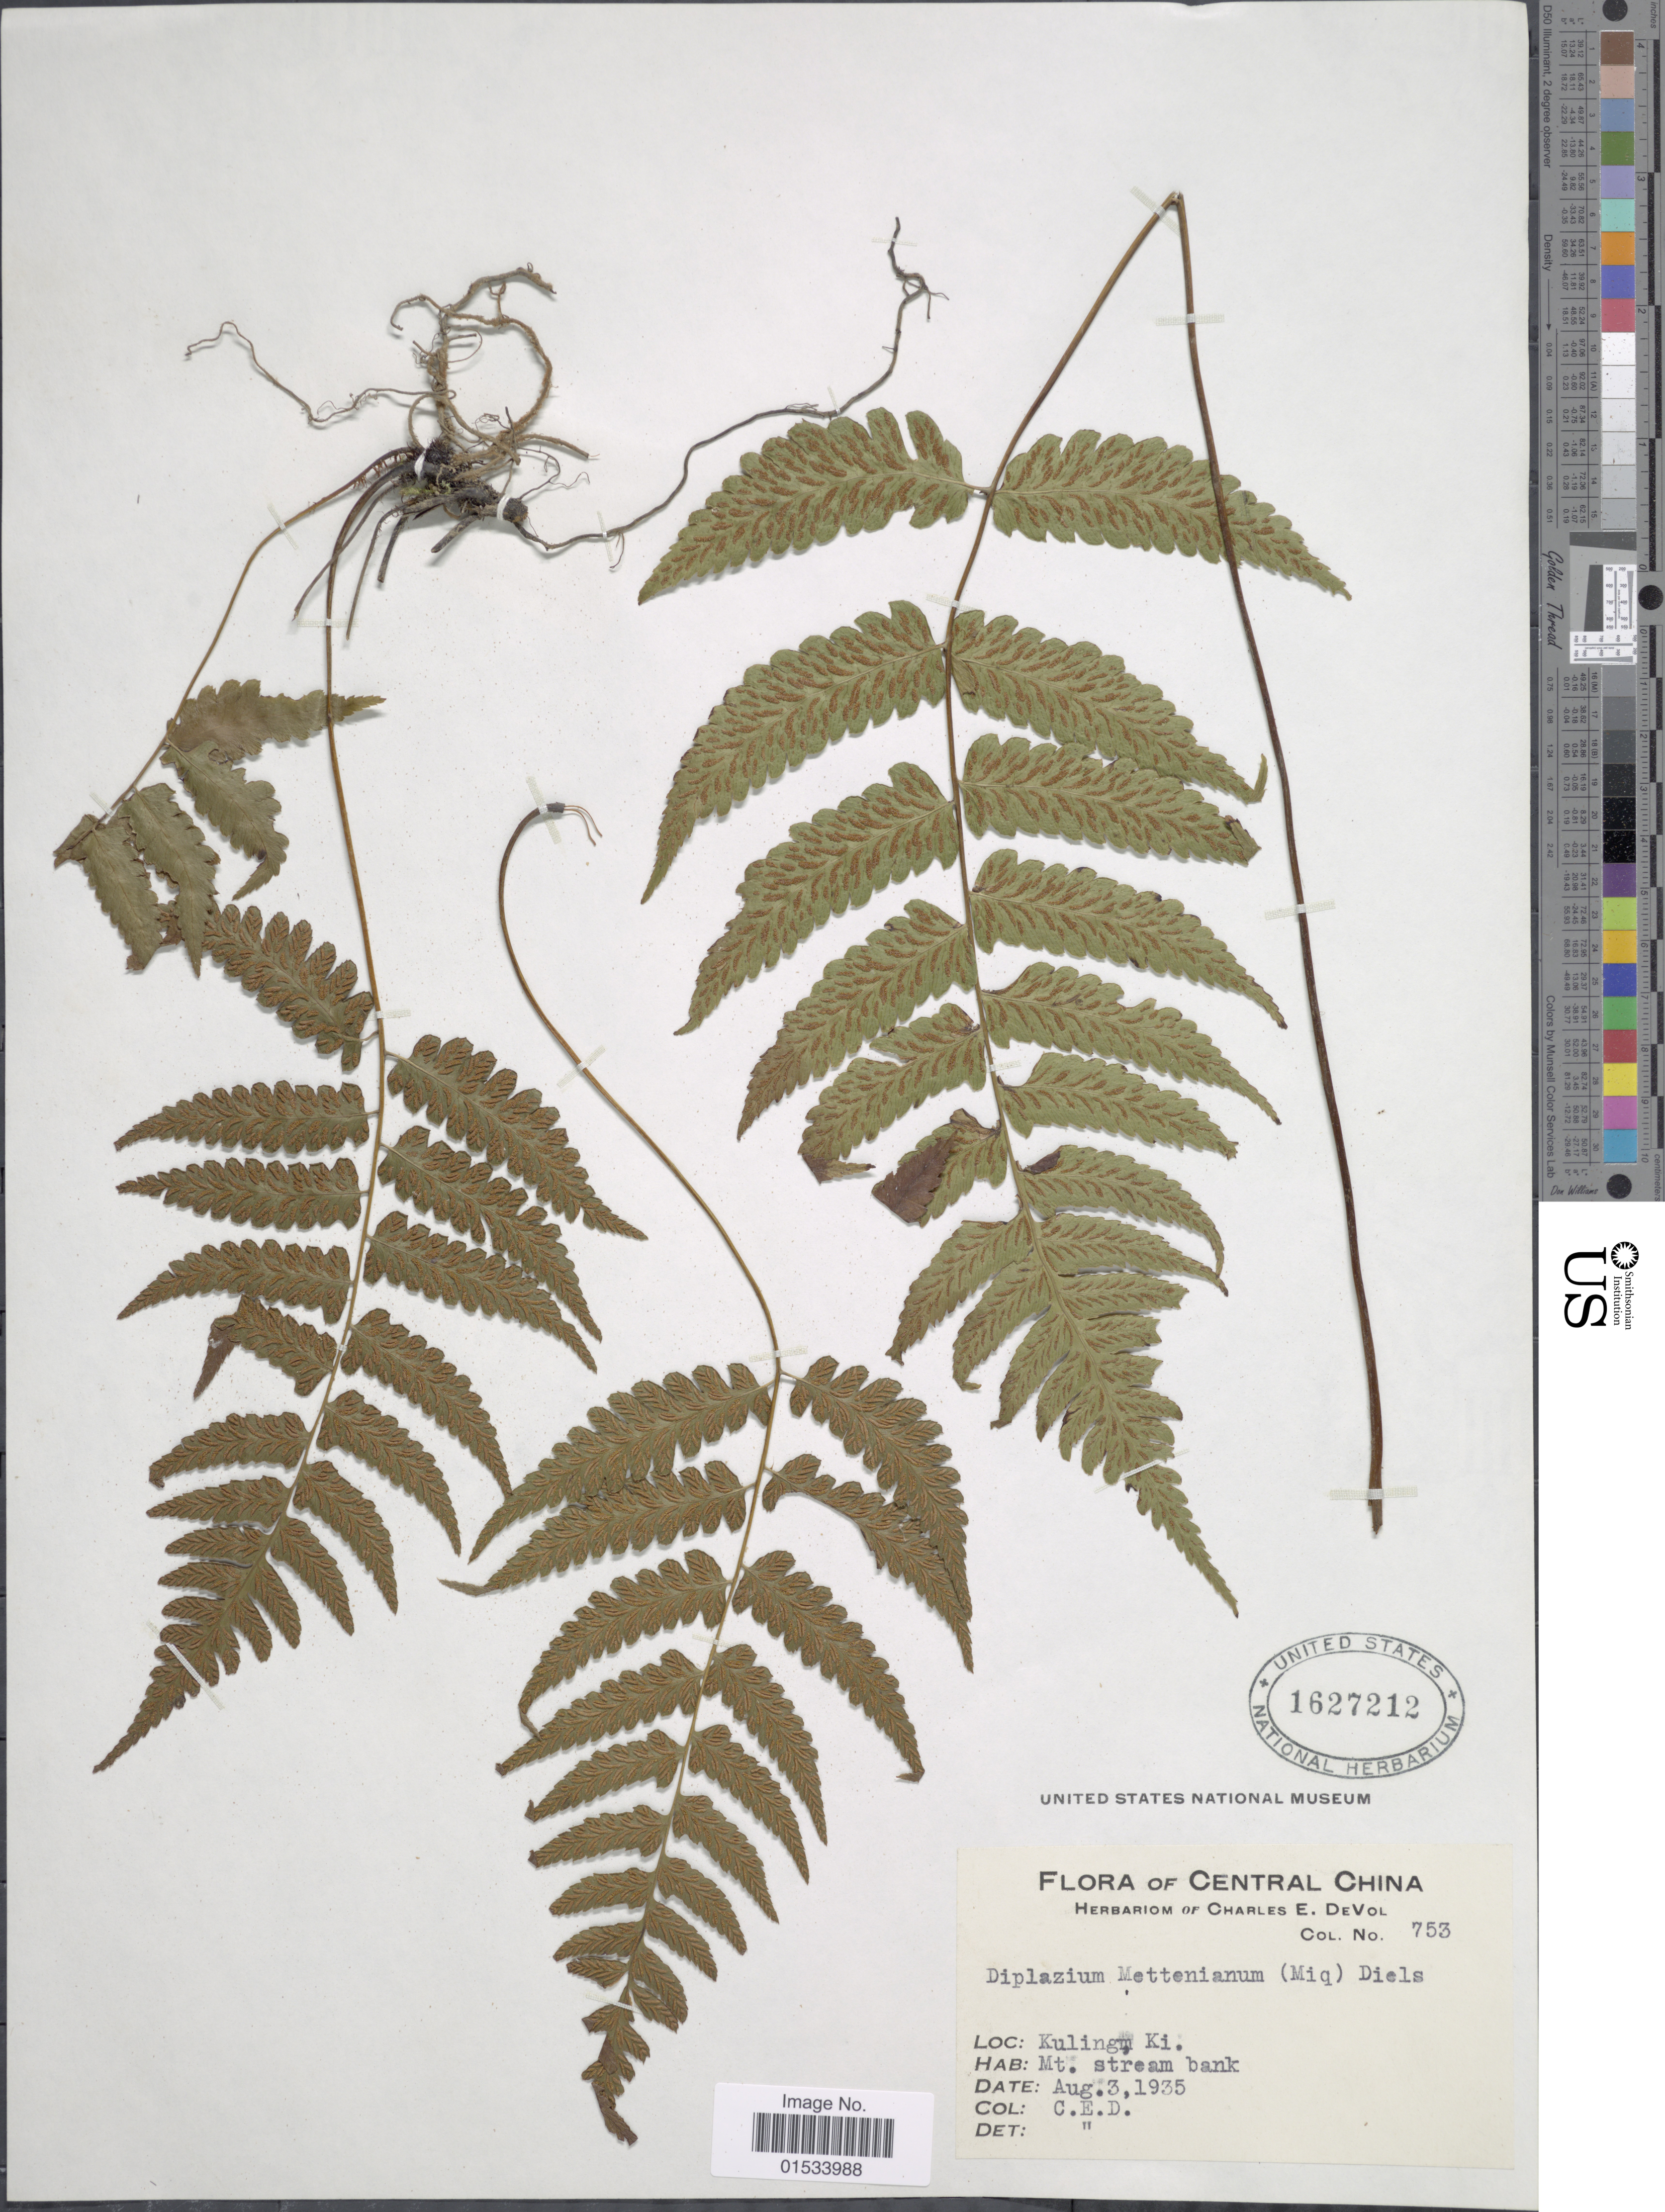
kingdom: Plantae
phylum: Tracheophyta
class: Polypodiopsida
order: Polypodiales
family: Athyriaceae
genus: Diplazium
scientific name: Diplazium mettenianum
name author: (Miq.) C. Chr.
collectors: C. E. De Vol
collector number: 753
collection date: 1935-08-03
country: China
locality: Central China, Kuling, Ki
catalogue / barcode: US 1627212